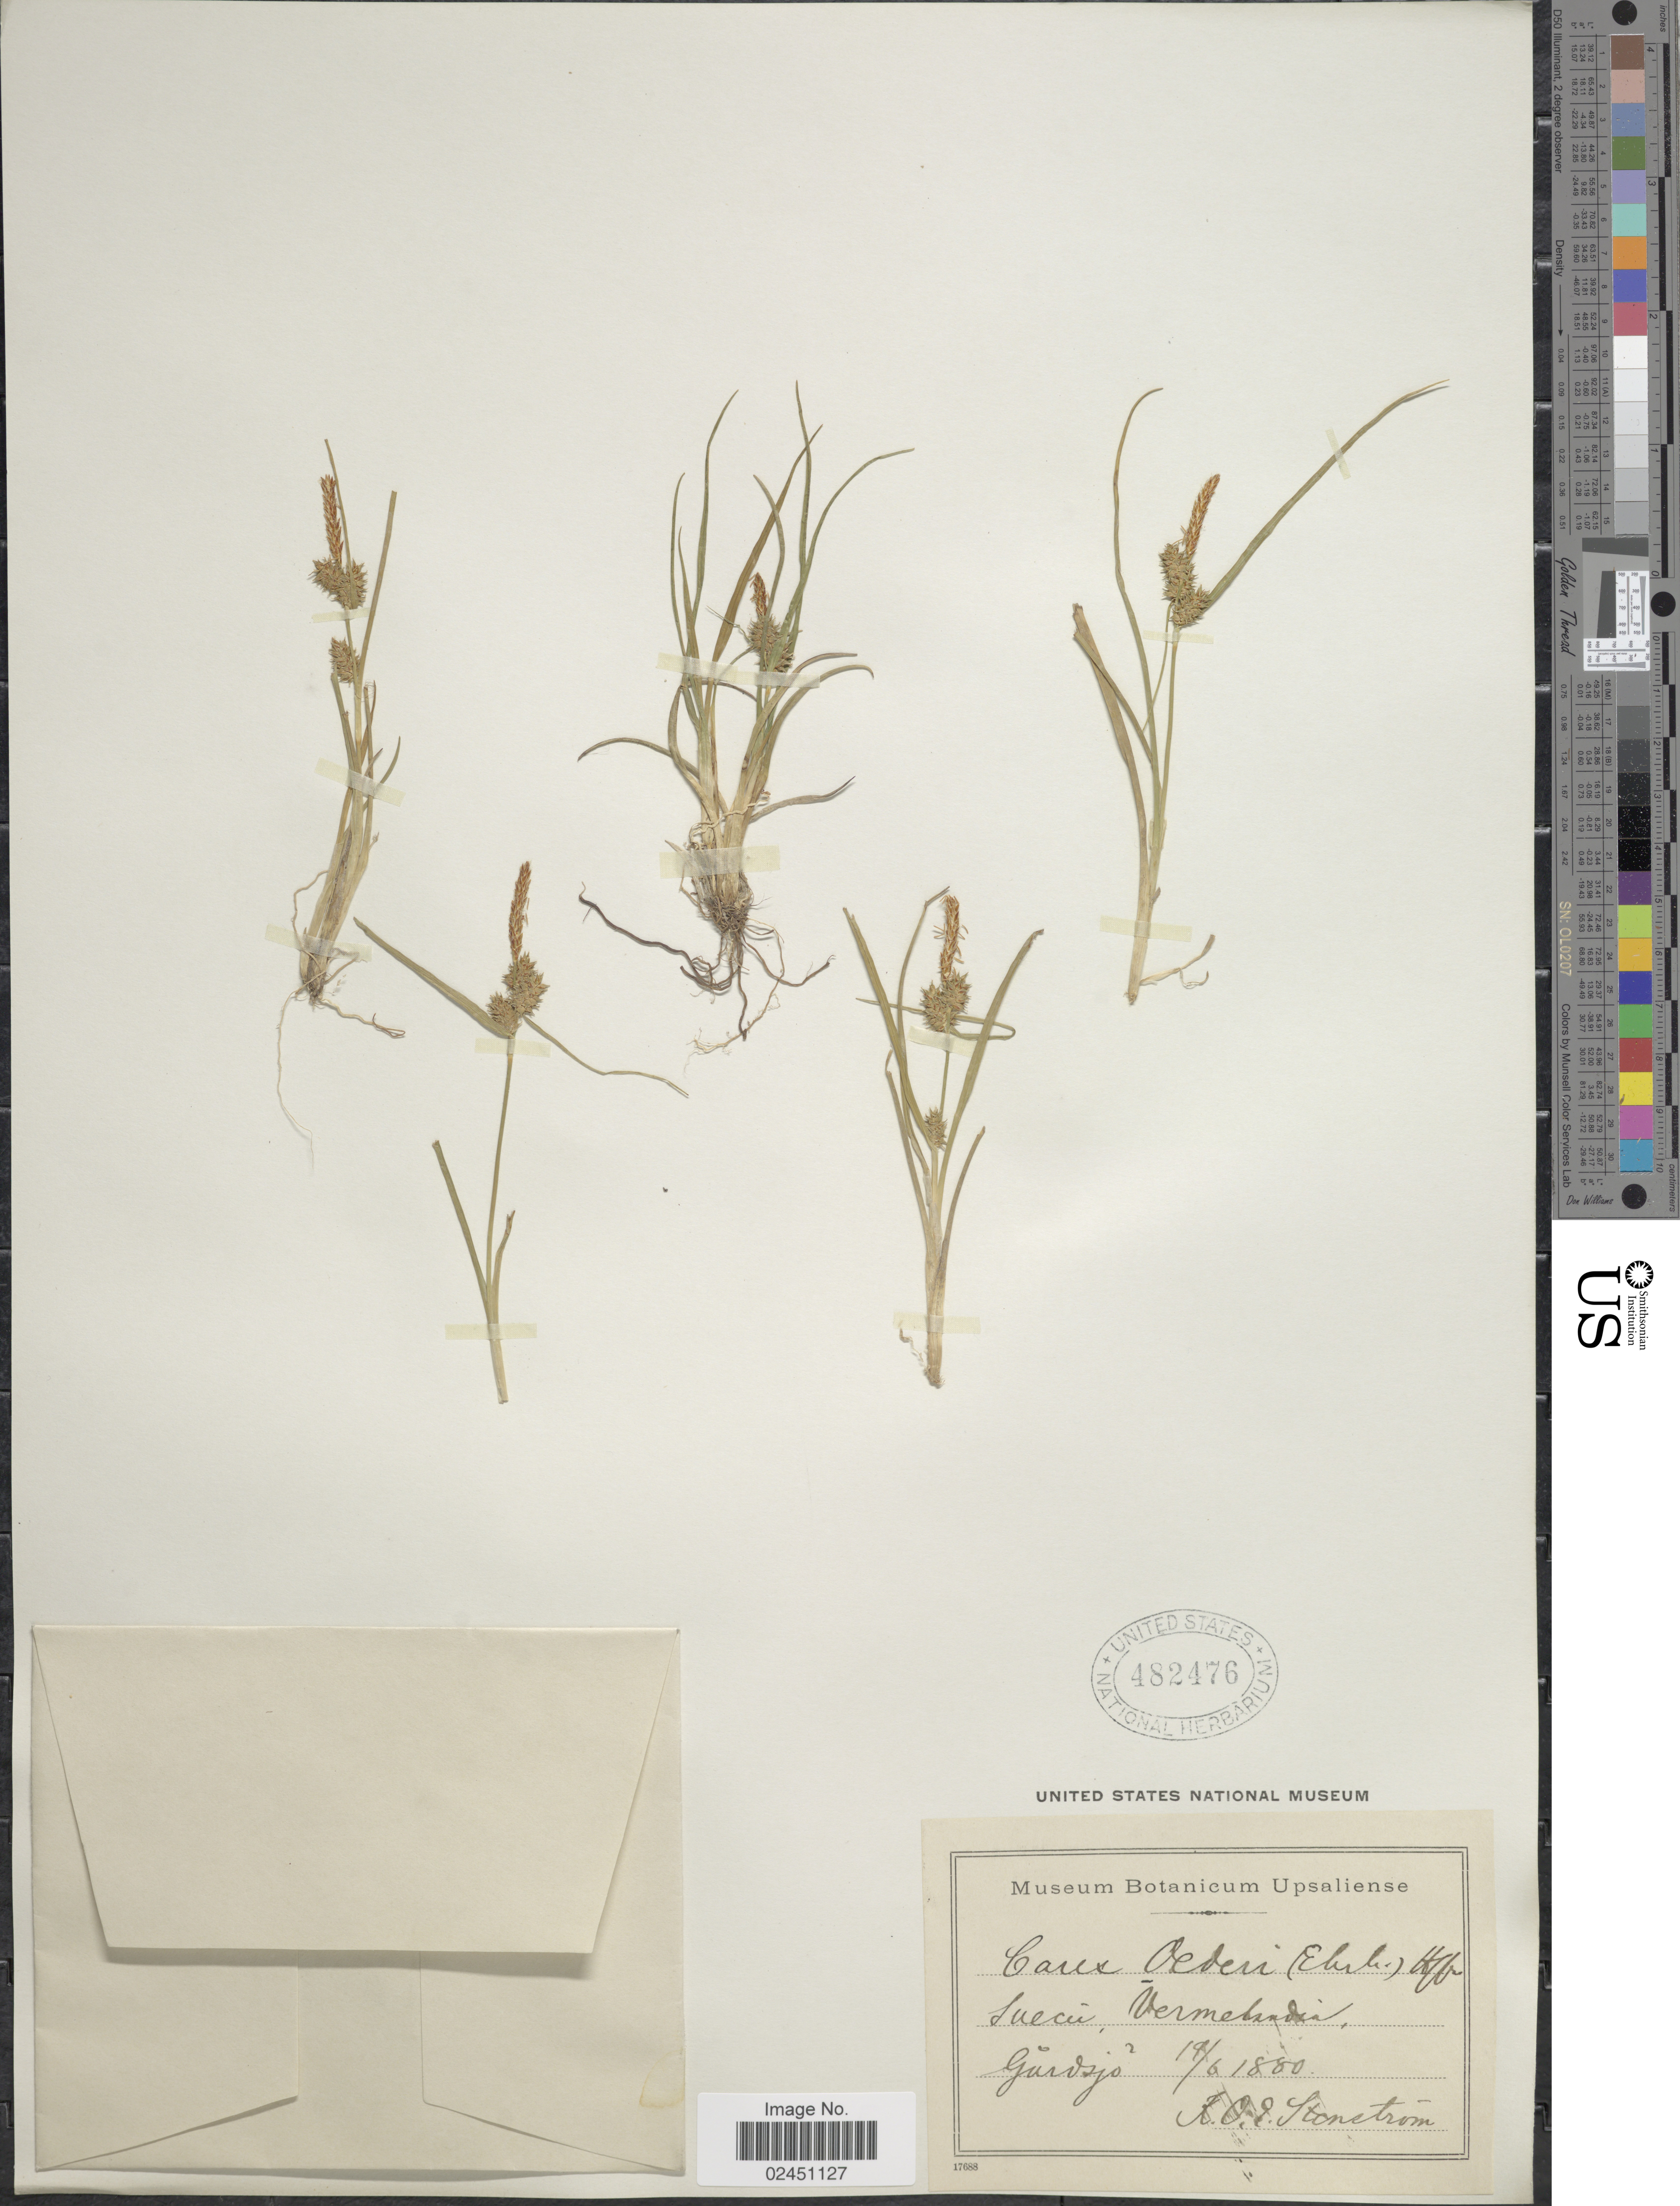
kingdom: Plantae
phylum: Tracheophyta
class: Liliopsida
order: Poales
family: Cyperaceae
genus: Carex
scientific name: Carex oederi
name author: Retz.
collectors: K. O. E. Stenström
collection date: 1880-06-19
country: Sweden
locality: Suecia, Vermelandia Gardsjo.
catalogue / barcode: US 482476